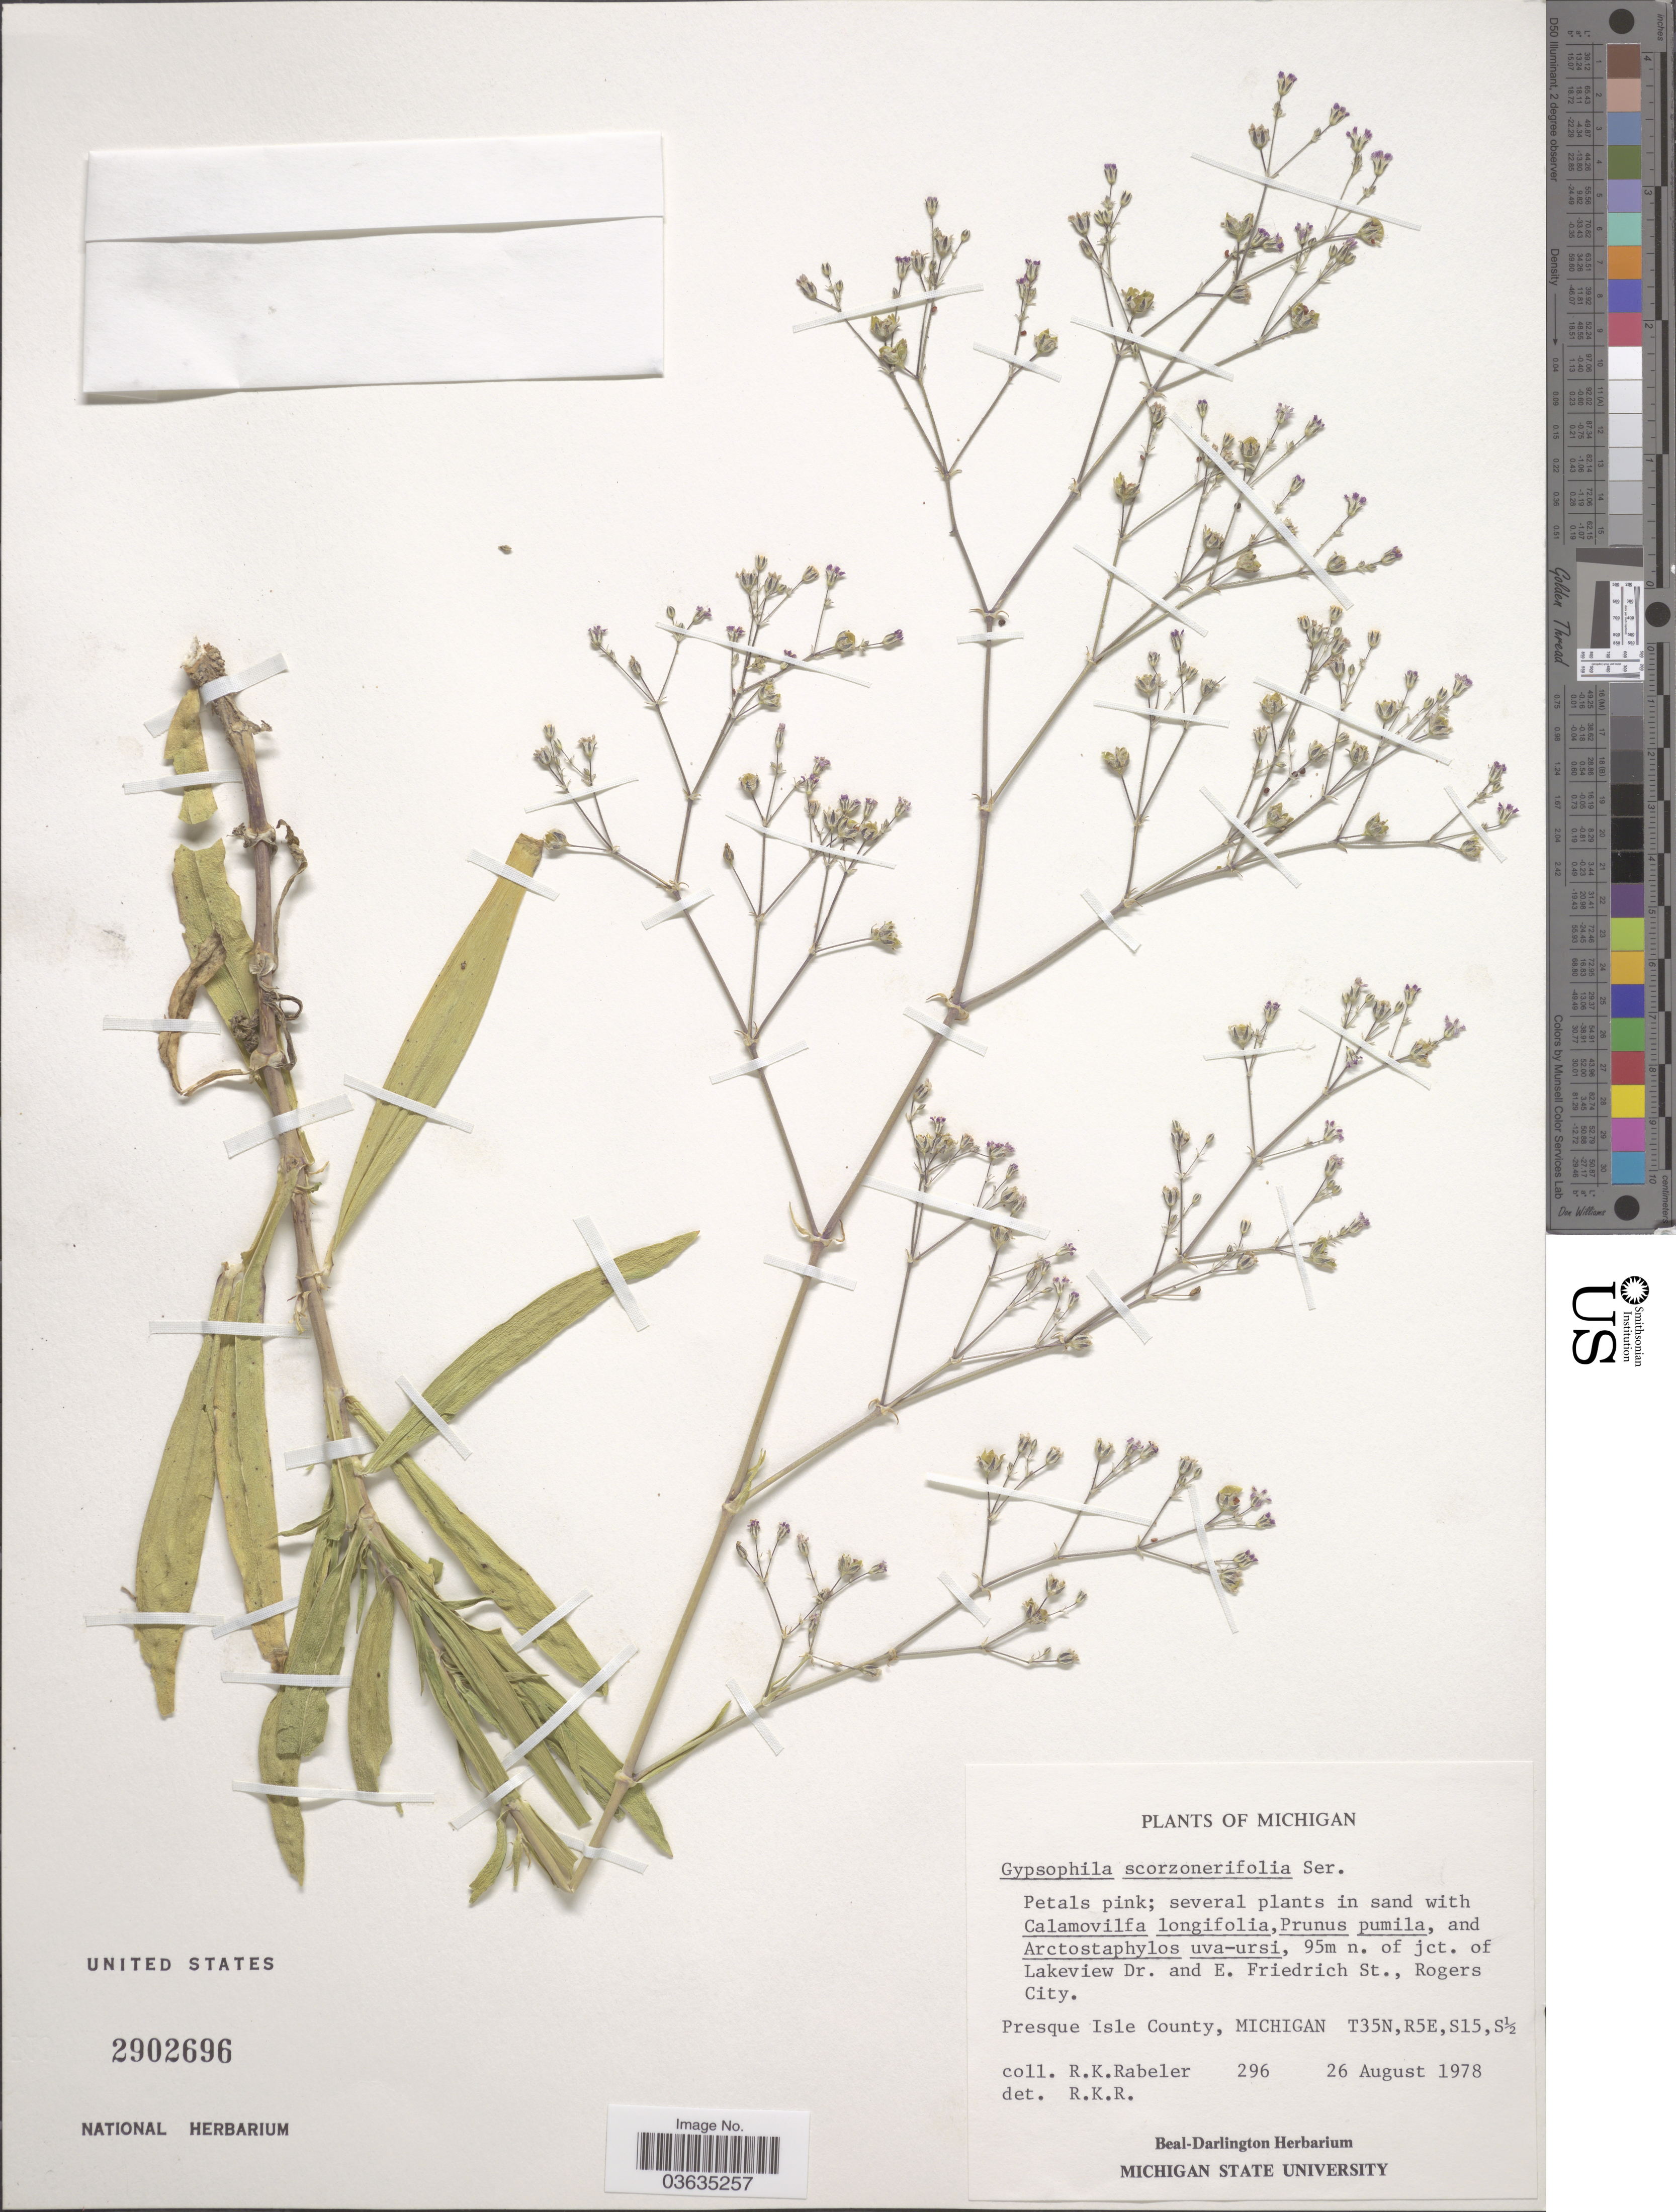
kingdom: Plantae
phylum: Tracheophyta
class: Magnoliopsida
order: Caryophyllales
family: Caryophyllaceae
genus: Gypsophila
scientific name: Gypsophila scorzonerifolia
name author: Ser.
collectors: R. Rabeler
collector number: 296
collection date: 1978-08-26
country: United States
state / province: Michigan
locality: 95m. n. of jct. of Lakeview Dr. and E. Friedrich St., Rogers City. Presque Isle County, T35N, R5E, S15, S½.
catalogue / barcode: US 2902696